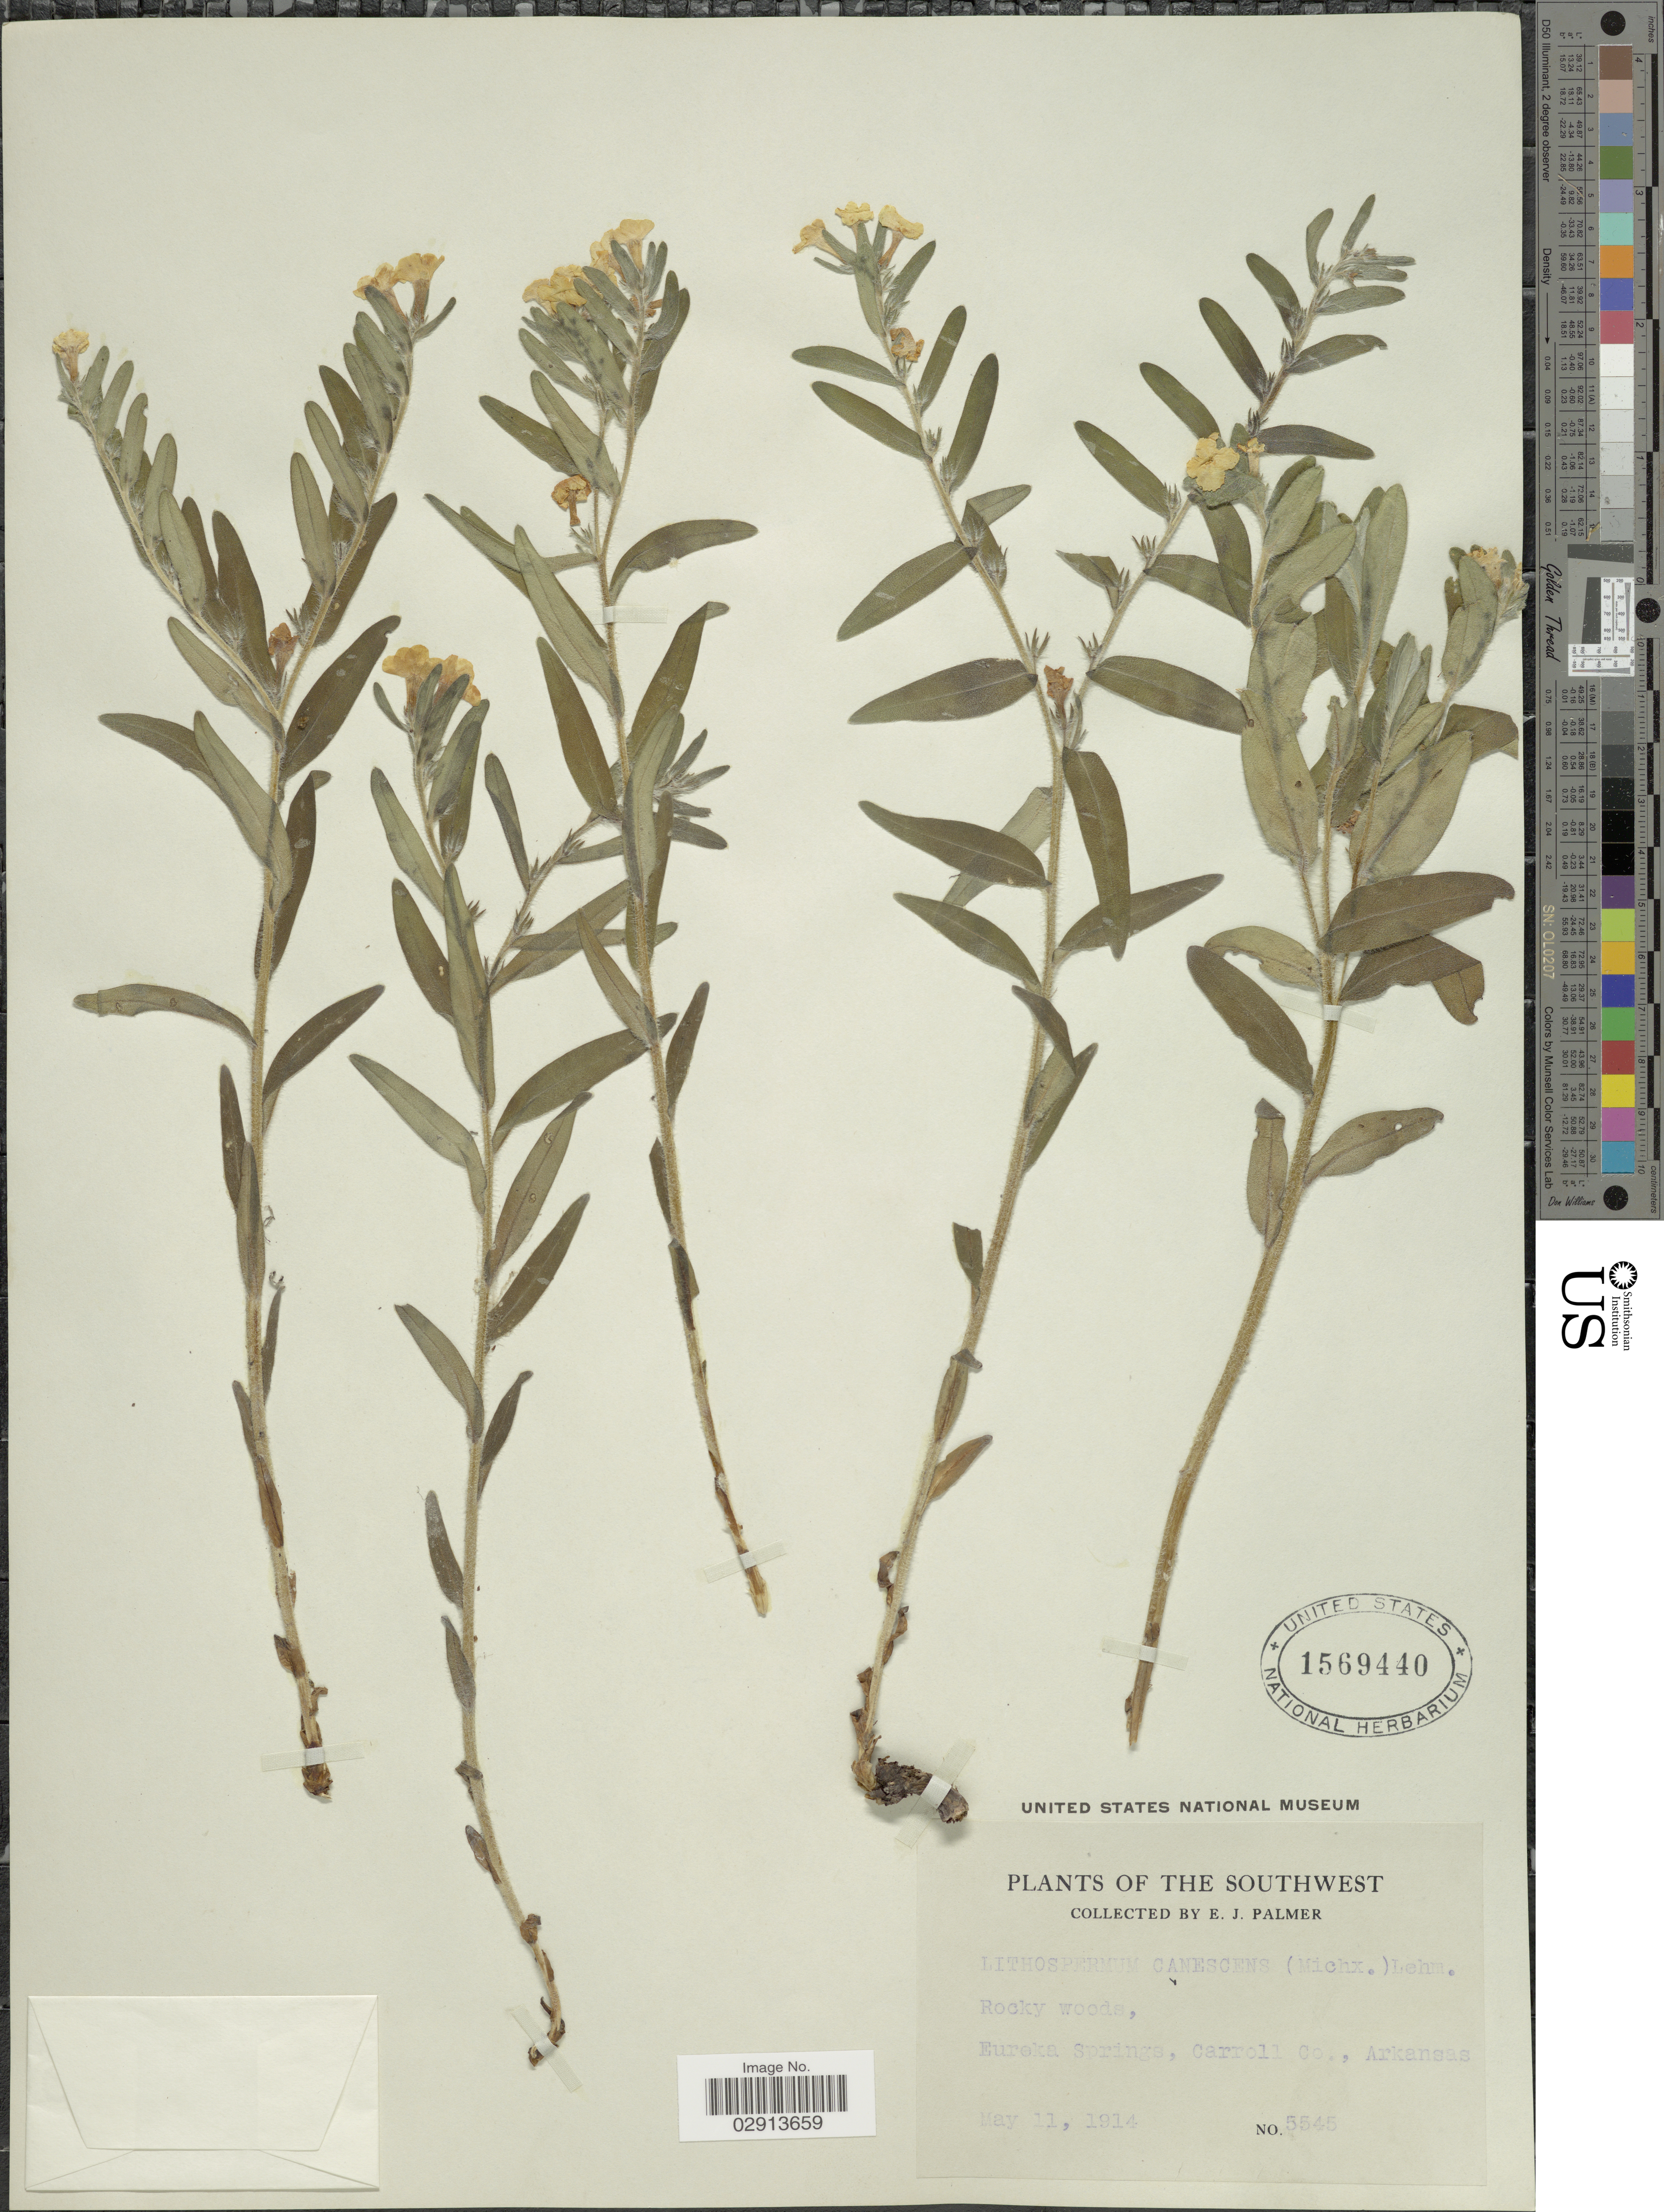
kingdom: Plantae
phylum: Tracheophyta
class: Magnoliopsida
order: Boraginales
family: Boraginaceae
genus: Lithospermum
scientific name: Lithospermum canescens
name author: (Michx.) Lehm.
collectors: E. J. Palmer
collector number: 5545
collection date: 1914-05-11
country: United States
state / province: Arkansas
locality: The Southwest. Rocky woods, Eureka Springs, Carroll Co., Arkansas.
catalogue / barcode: US 1569440